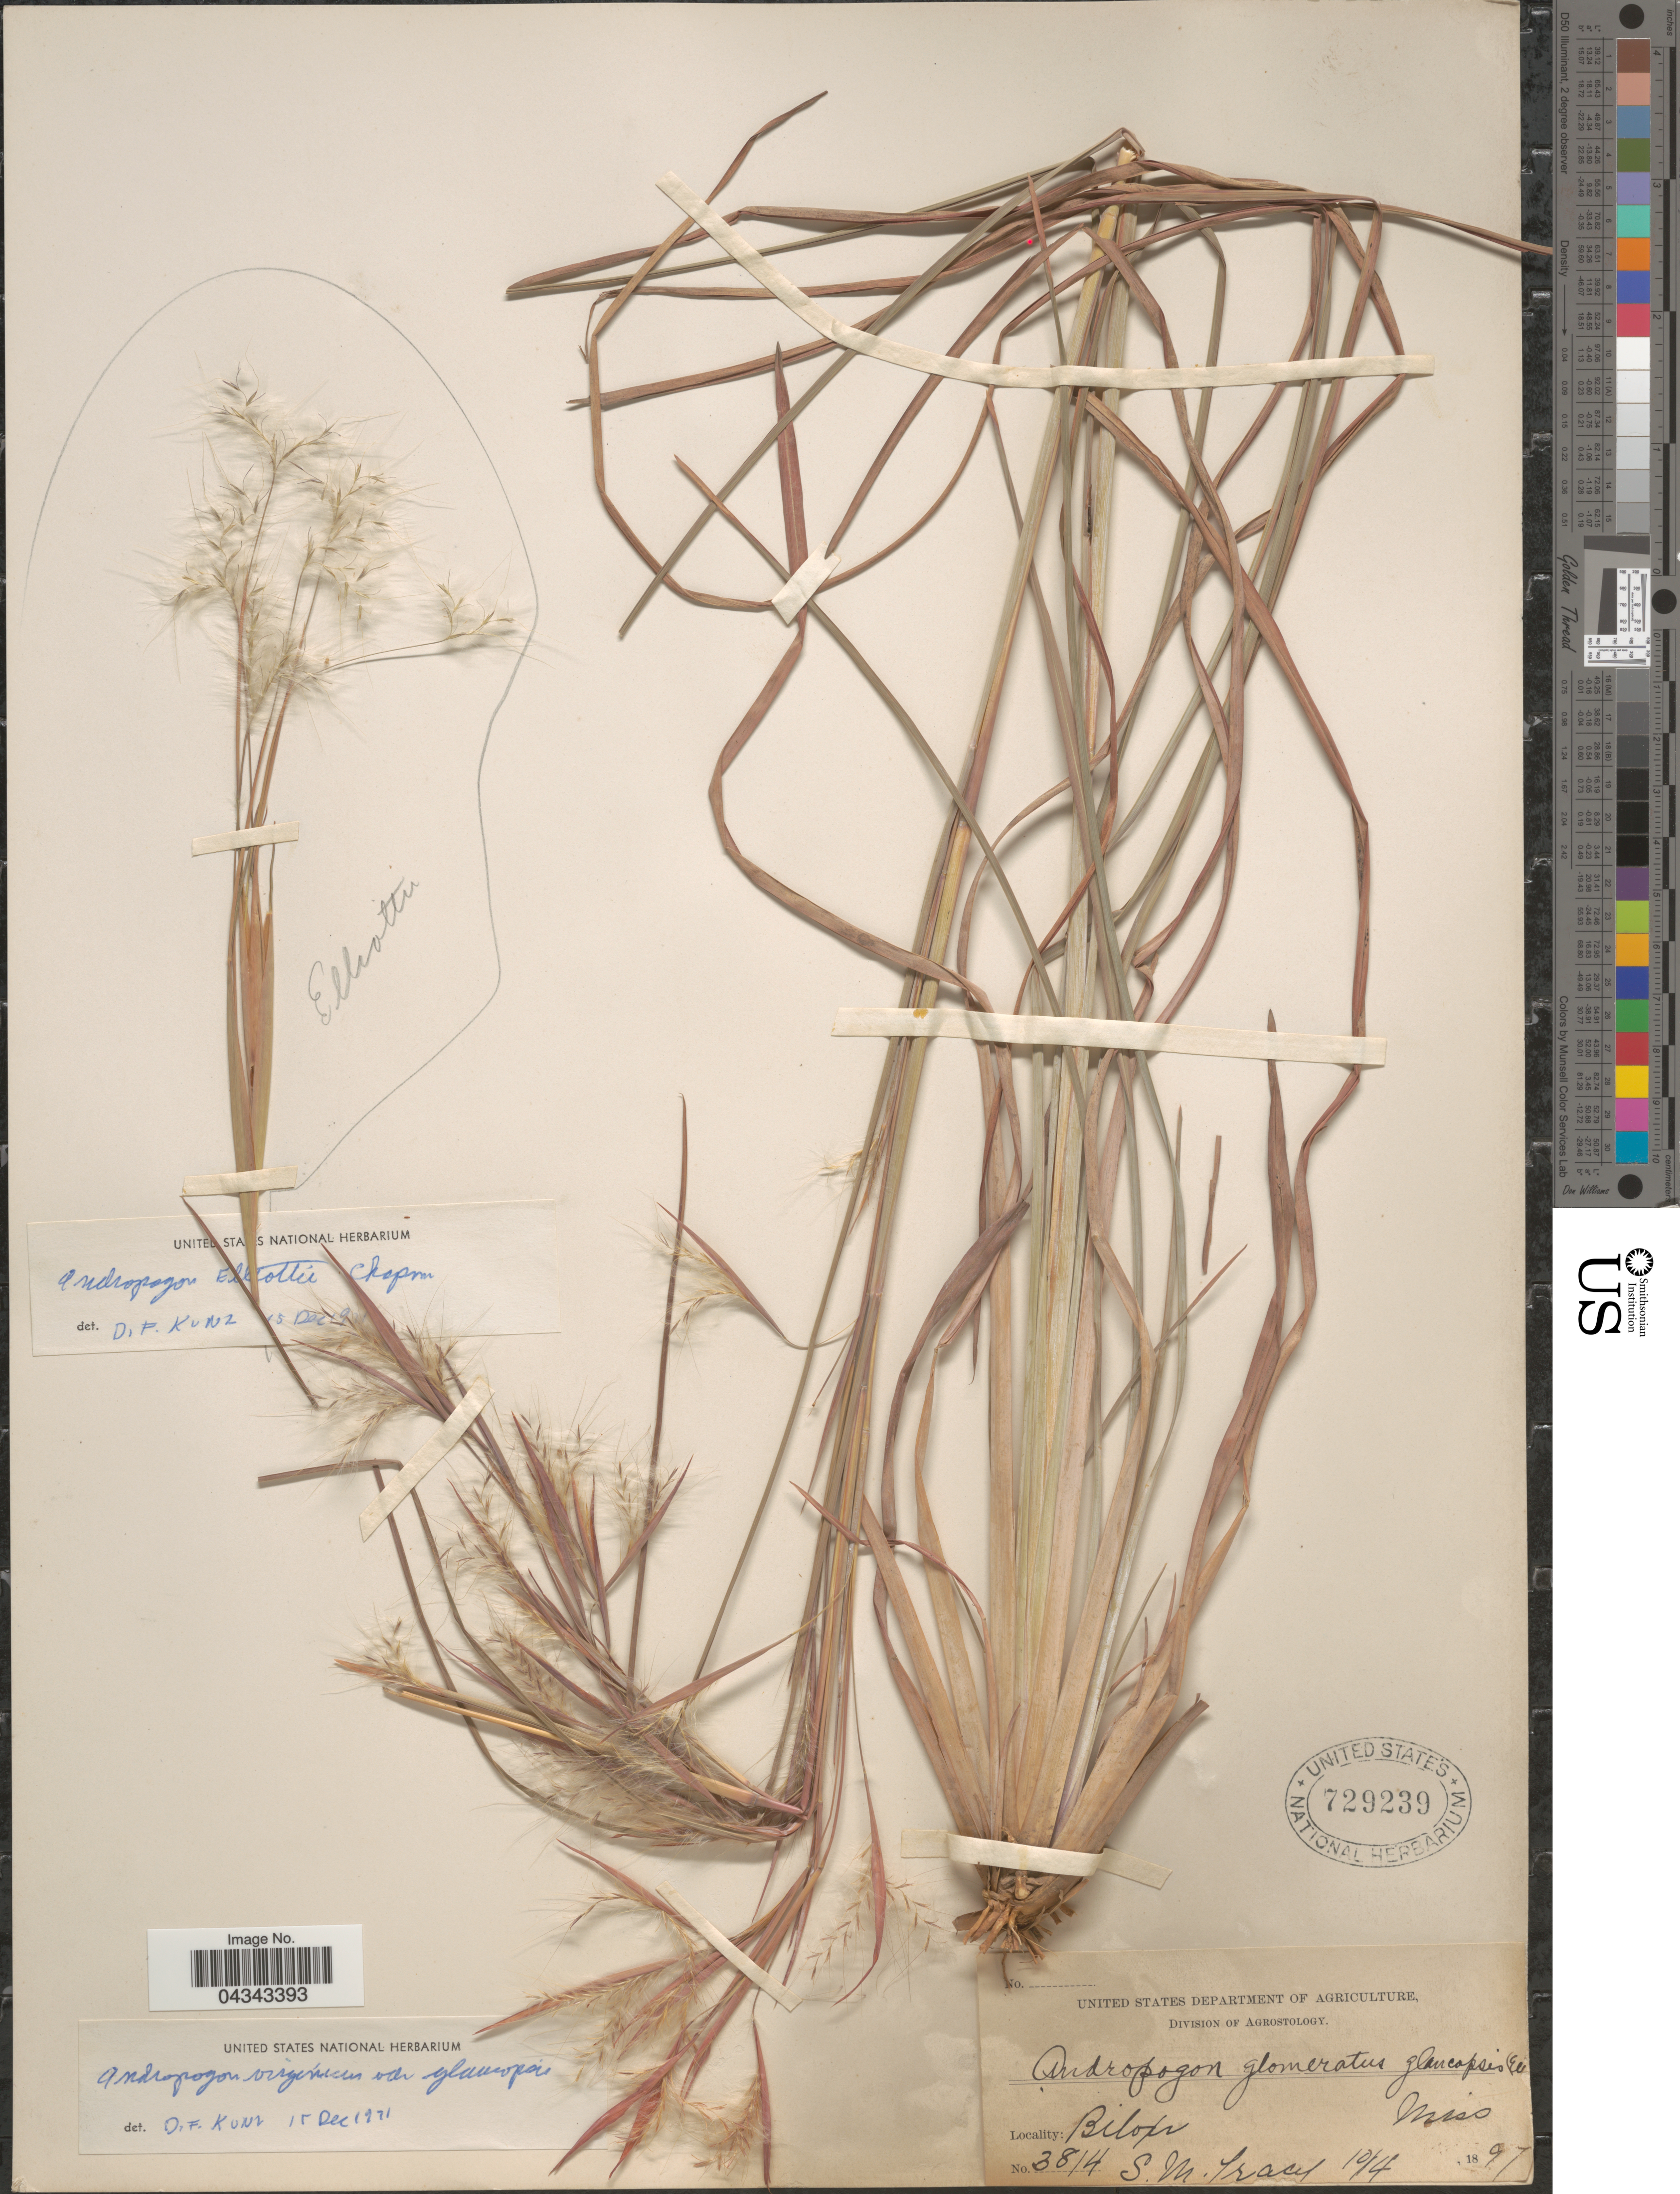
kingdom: Plantae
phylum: Tracheophyta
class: Liliopsida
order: Poales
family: Poaceae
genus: Andropogon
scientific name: Andropogon glomeratus var. glaucopsis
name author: C. Mohr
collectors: S. M. Tracy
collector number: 3814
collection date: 1897-10-04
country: United States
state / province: Mississippi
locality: Biloxi.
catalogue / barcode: US 729239